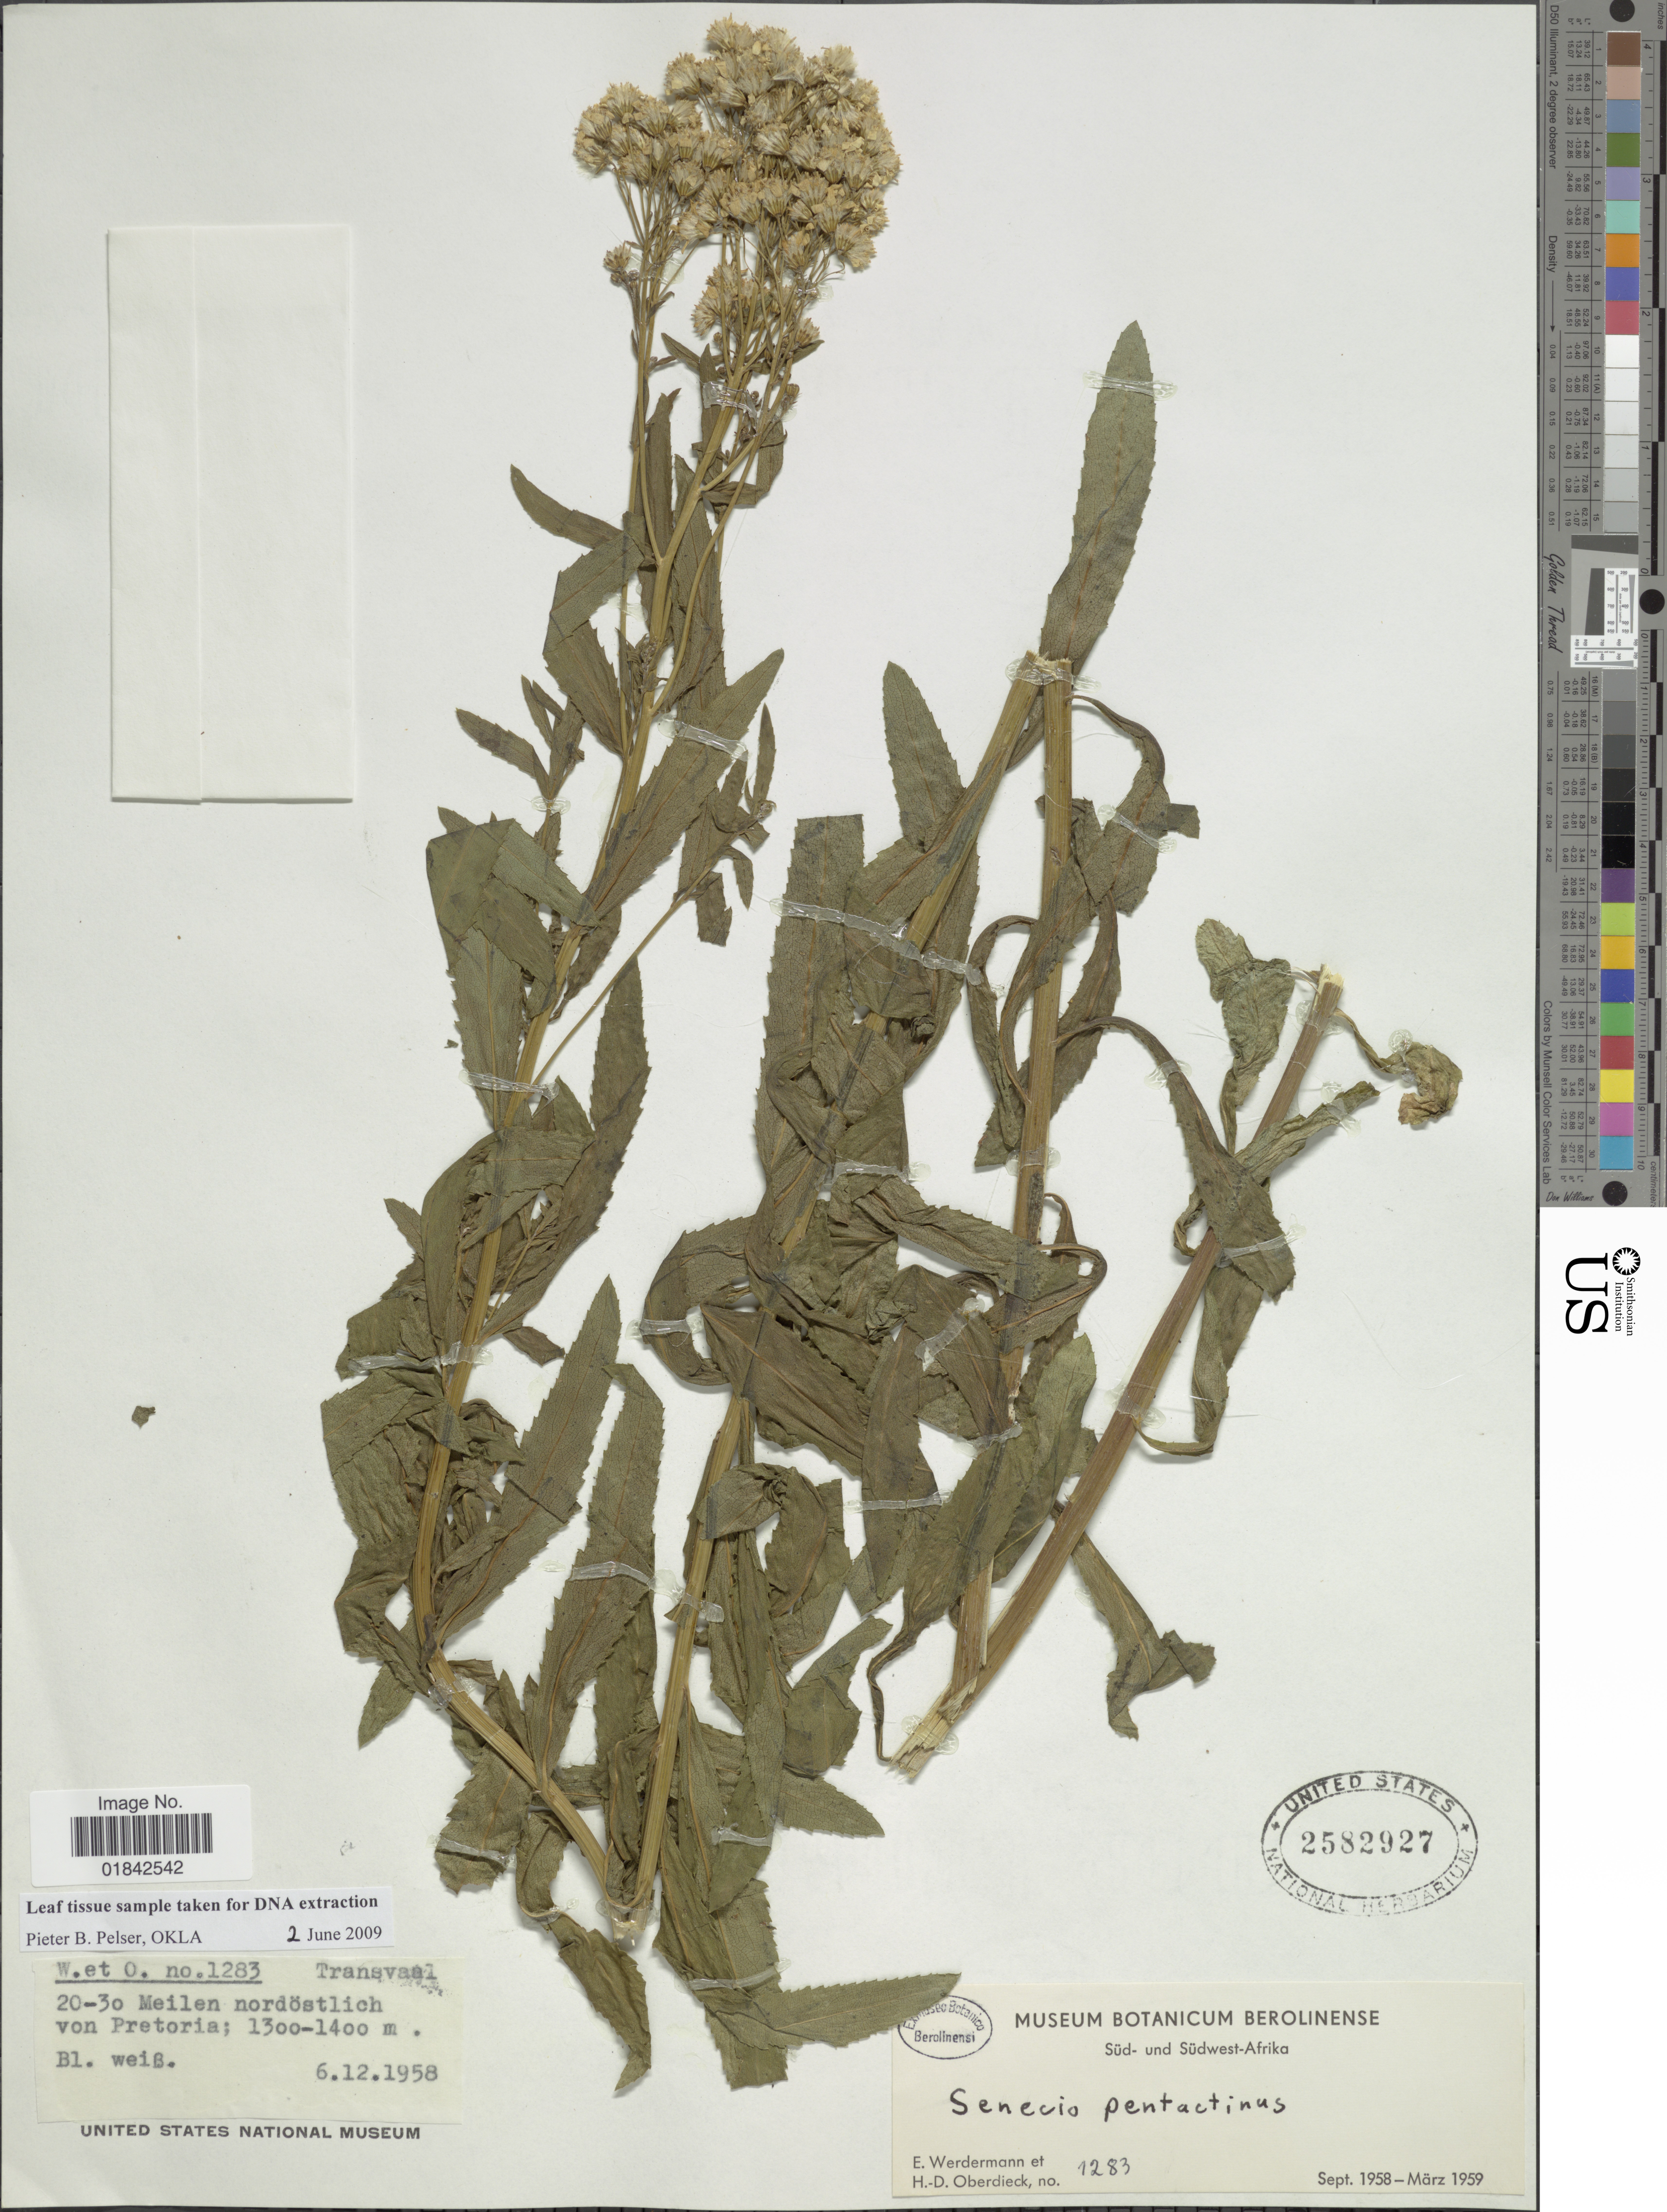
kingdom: Plantae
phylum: Tracheophyta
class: Magnoliopsida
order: Asterales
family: Asteraceae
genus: Senecio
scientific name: Senecio pentactinus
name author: Klatt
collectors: E. Werdermann & H. Oberdieck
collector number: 1283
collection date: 1958-12-06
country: Namibia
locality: Südwest-Afrika. Transvaal. 20-30 Meilen nordöstlich von Pretoria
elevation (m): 1300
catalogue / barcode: US 2582927